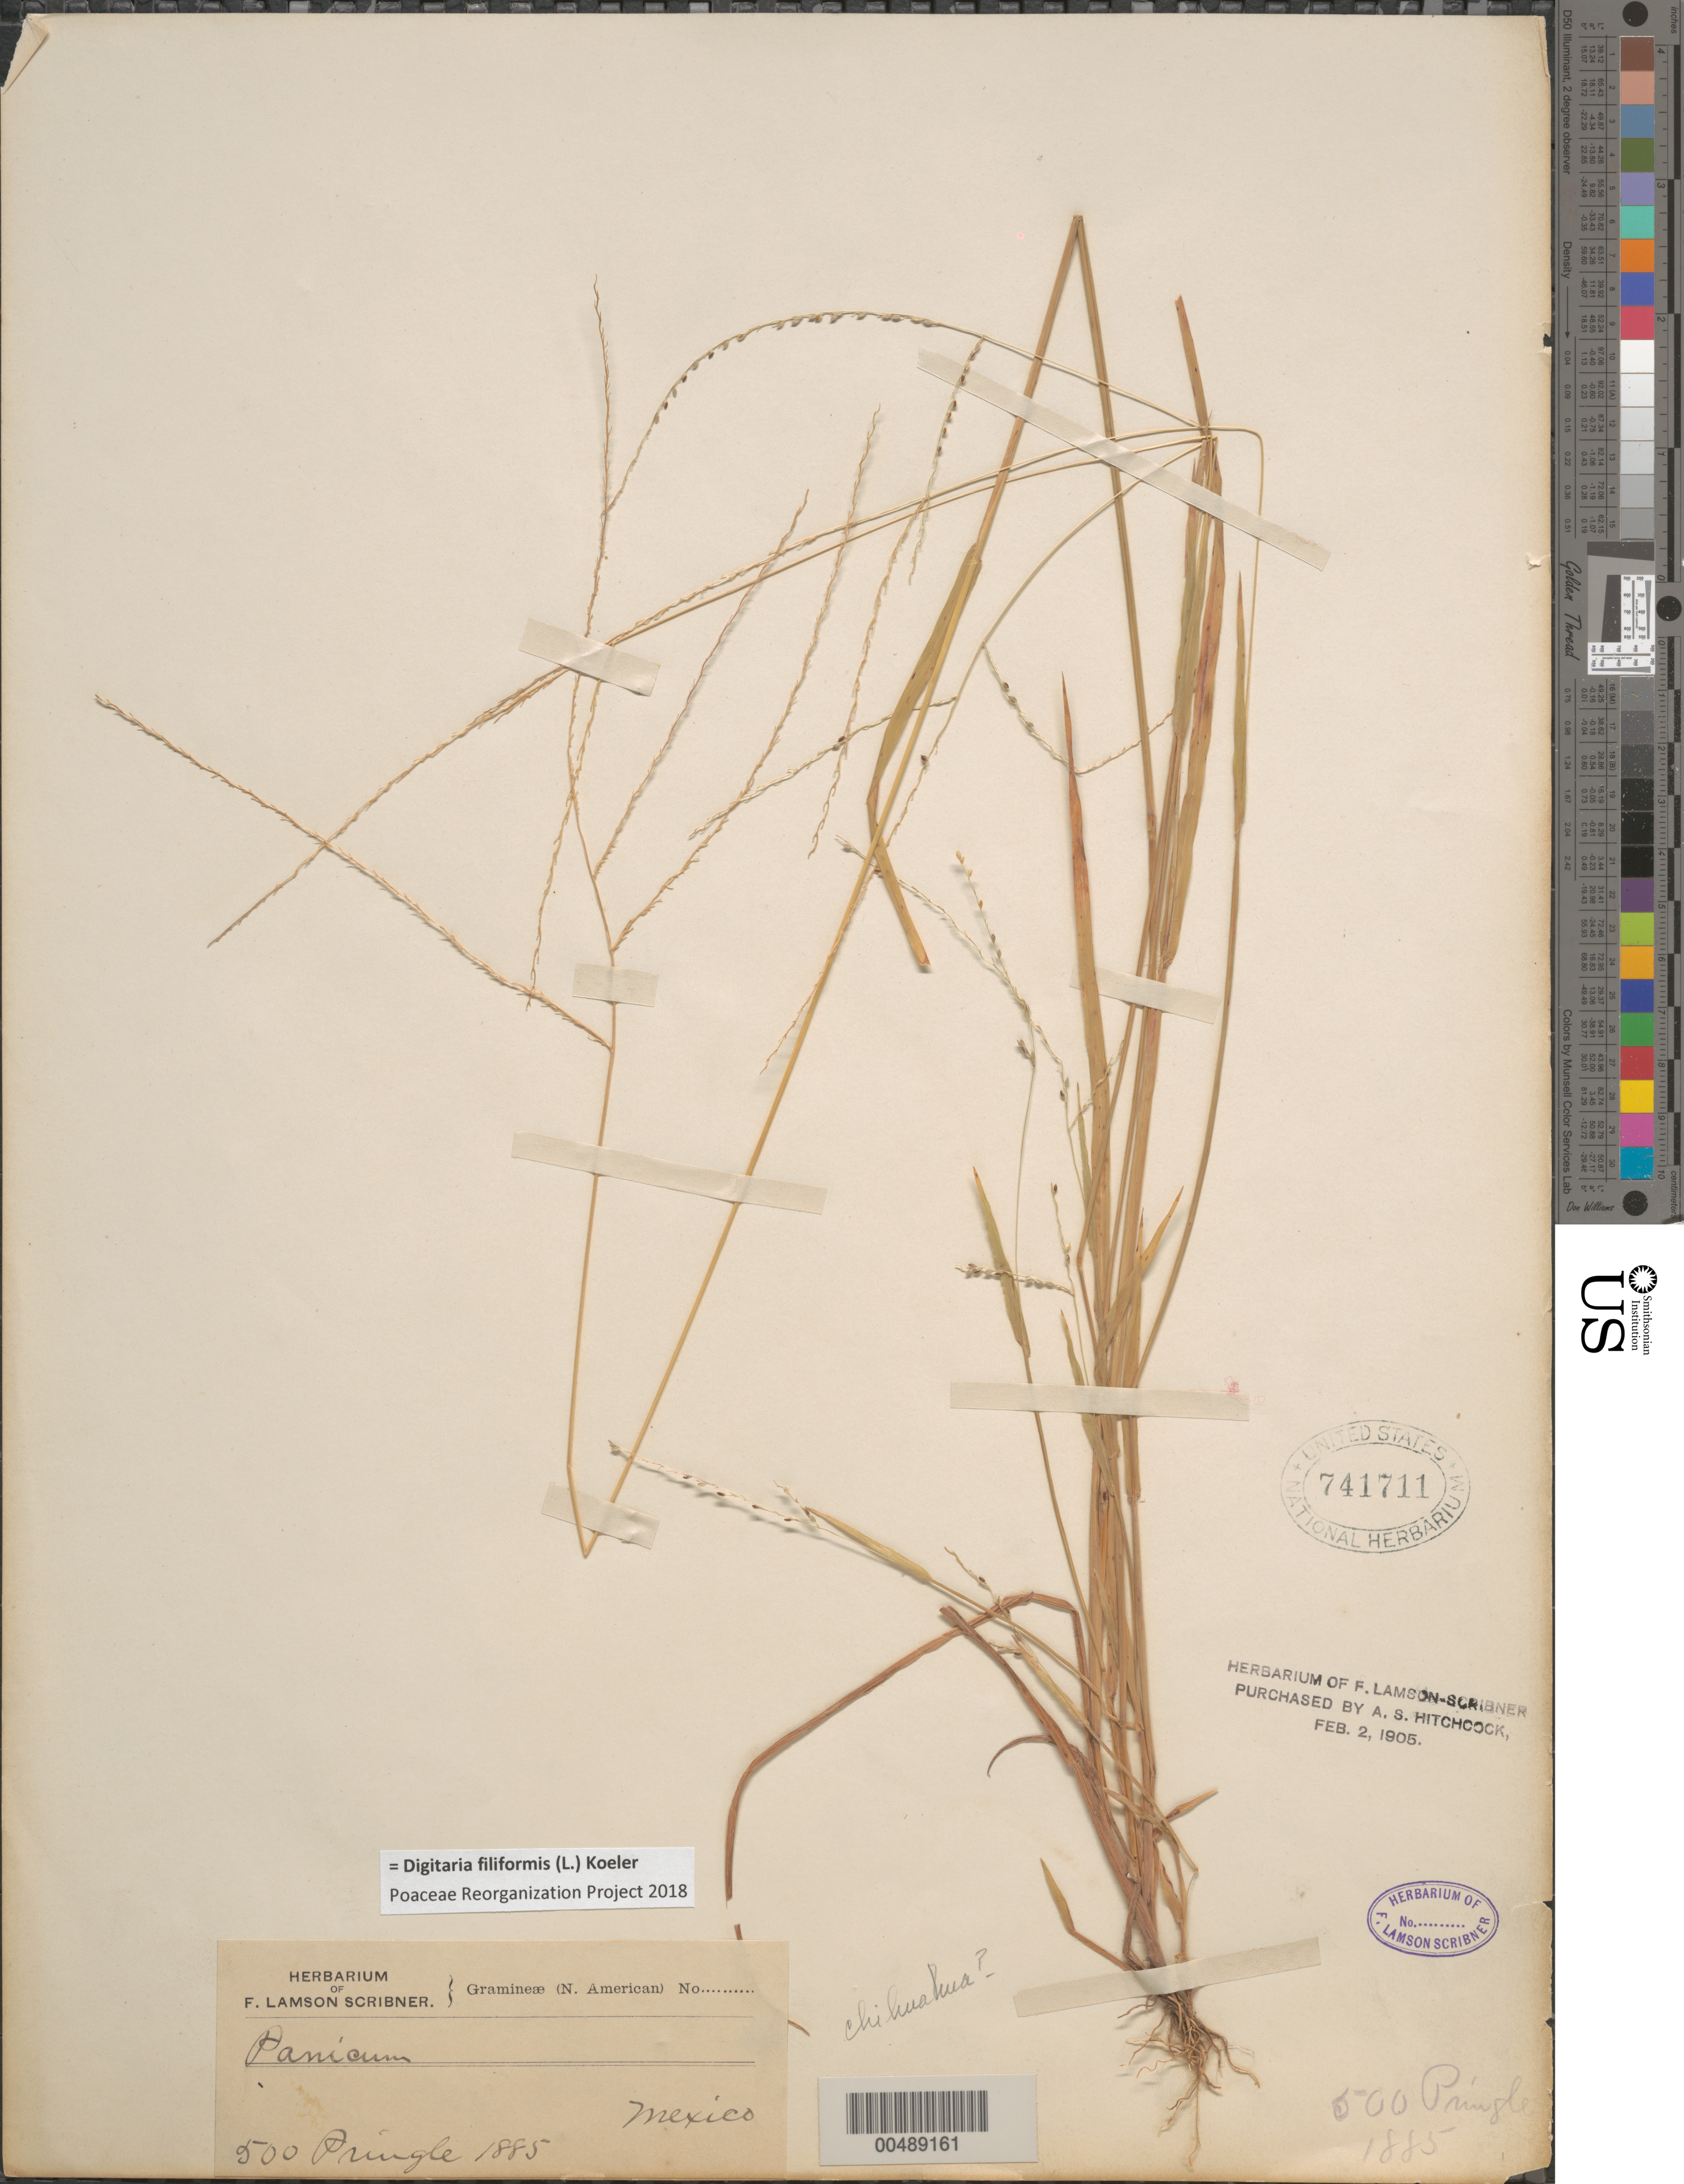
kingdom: Plantae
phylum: Tracheophyta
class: Liliopsida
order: Poales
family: Poaceae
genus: Digitaria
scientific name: Digitaria filiformis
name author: (L.) Koeler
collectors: C. G. Pringle et al.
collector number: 500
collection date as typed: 1885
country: Mexico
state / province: Durango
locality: San Ramon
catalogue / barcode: US 741711